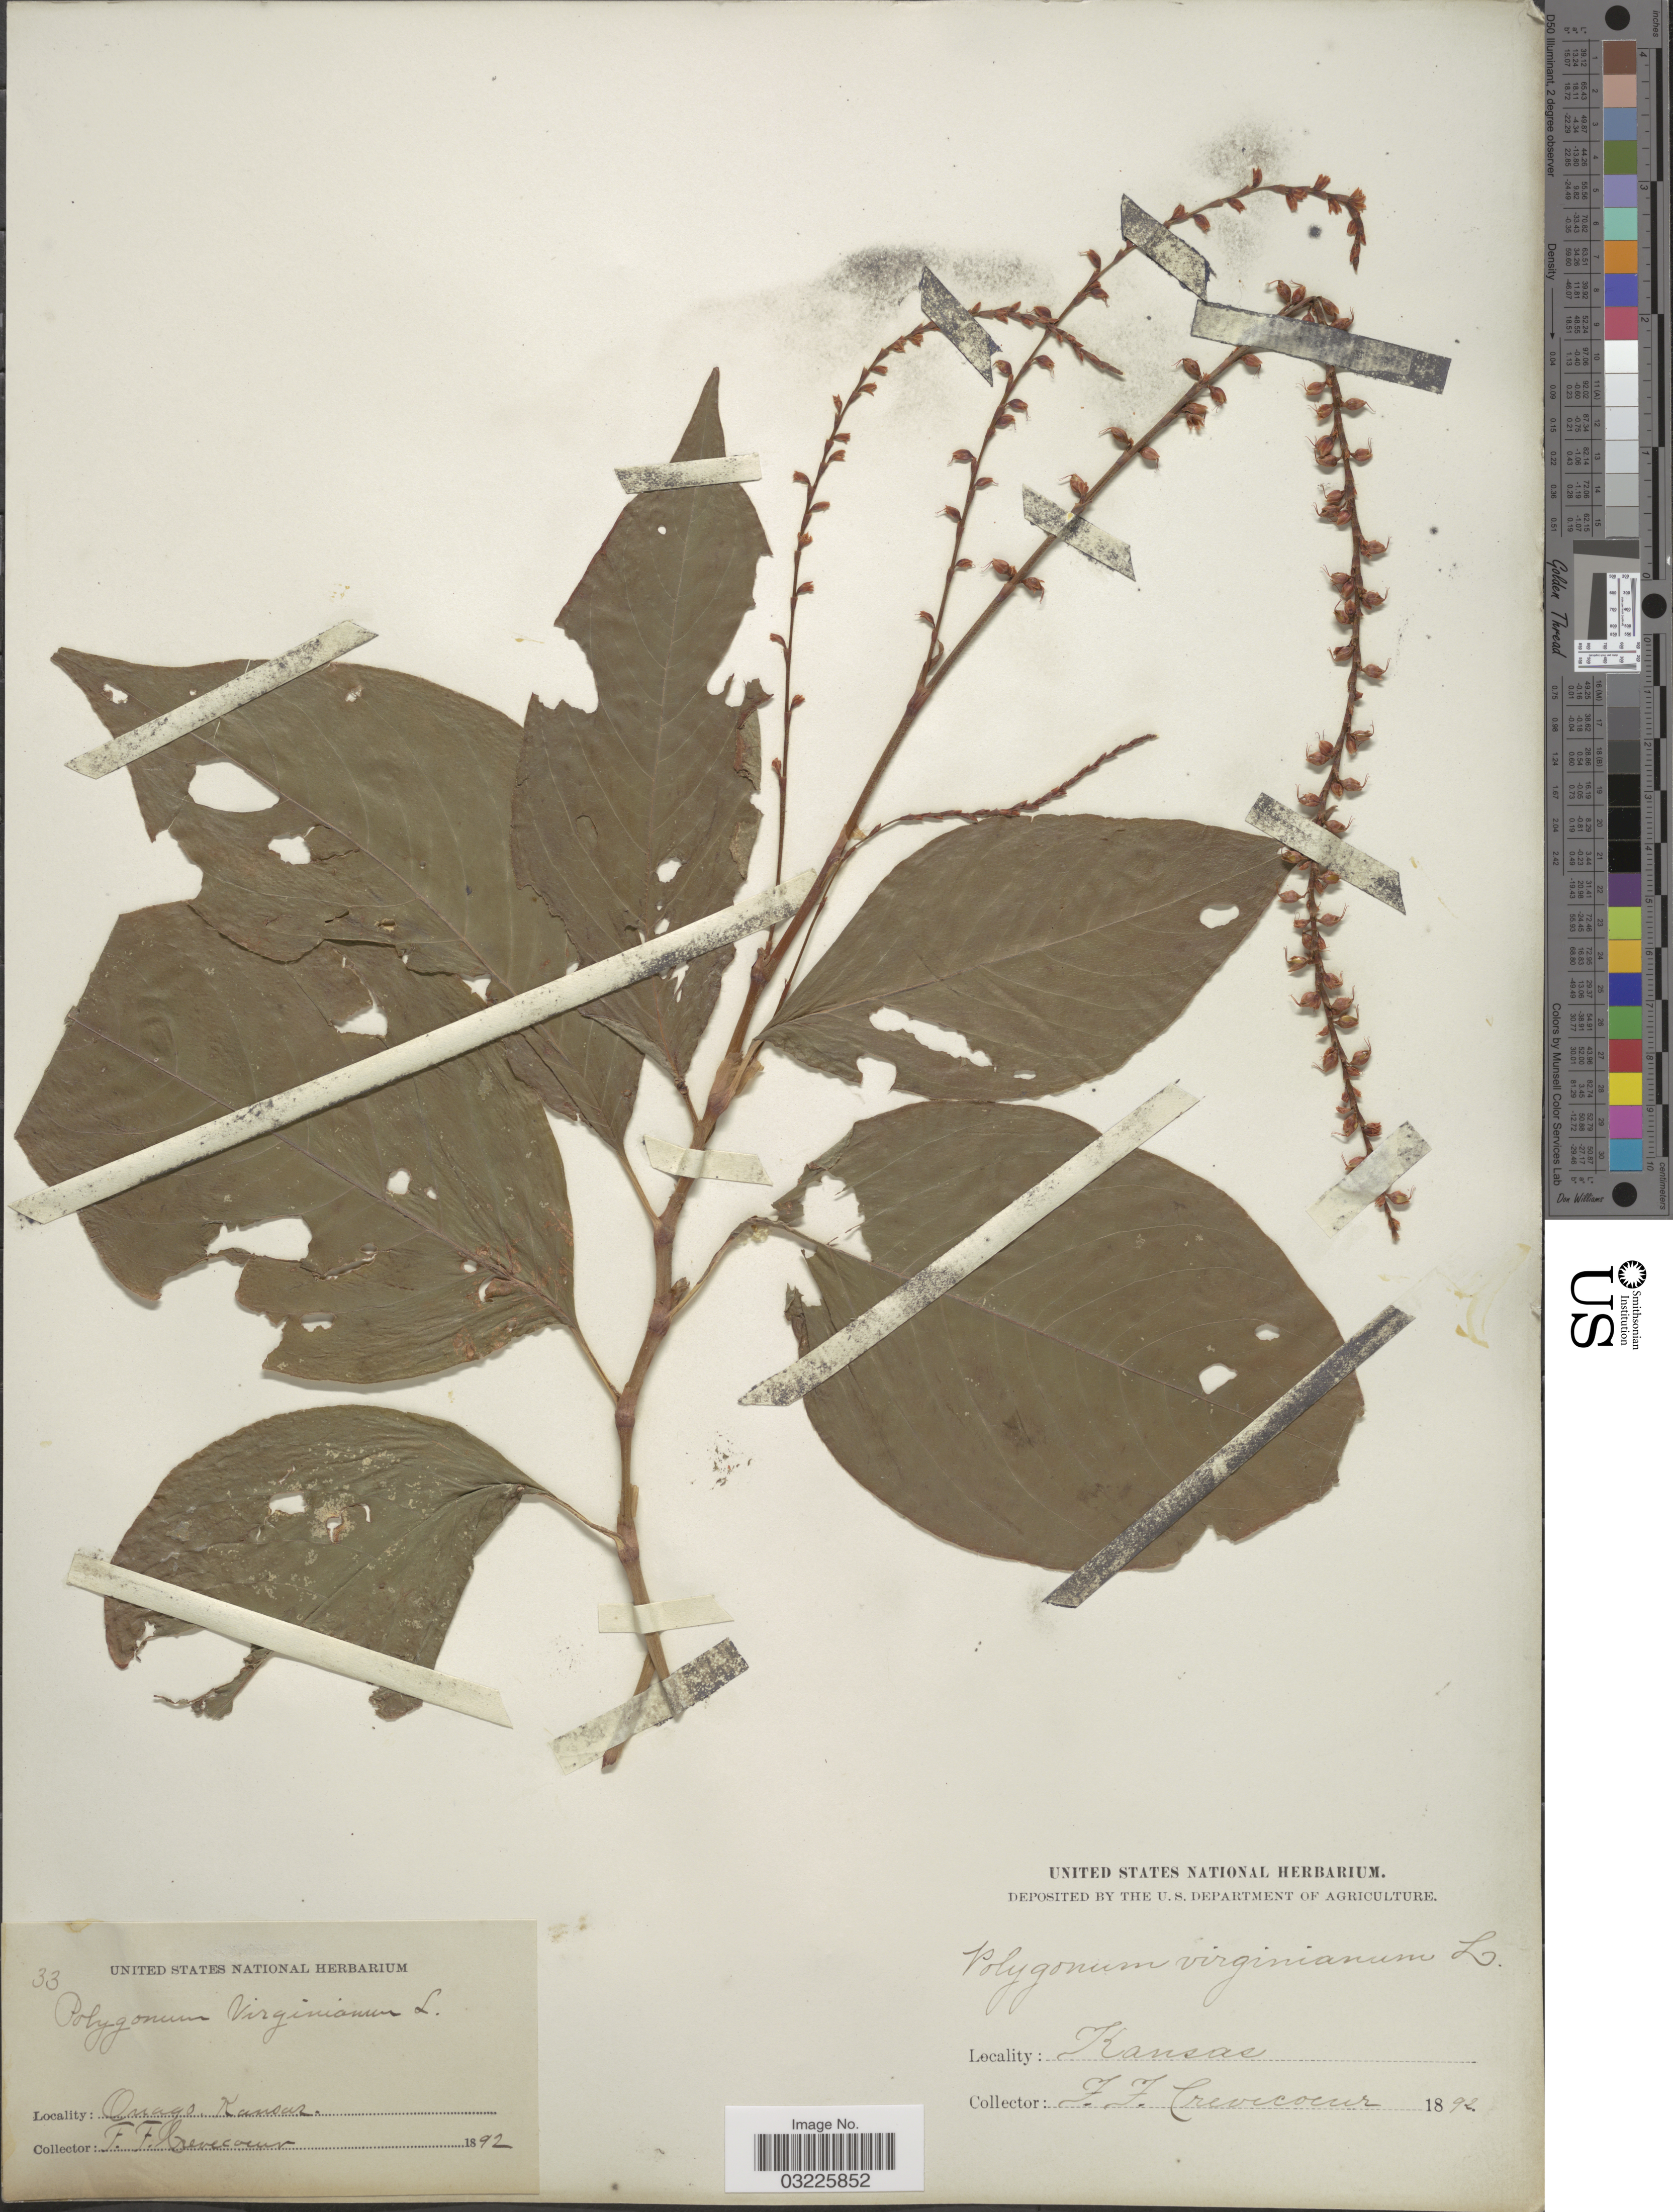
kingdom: Plantae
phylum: Tracheophyta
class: Magnoliopsida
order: Caryophyllales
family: Polygonaceae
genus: Persicaria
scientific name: Persicaria virginiana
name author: (L.) Gaertn.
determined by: Atha, D. E.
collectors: F. F. Crevecoeur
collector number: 33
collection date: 1892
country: United States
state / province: Kansas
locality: Onago.